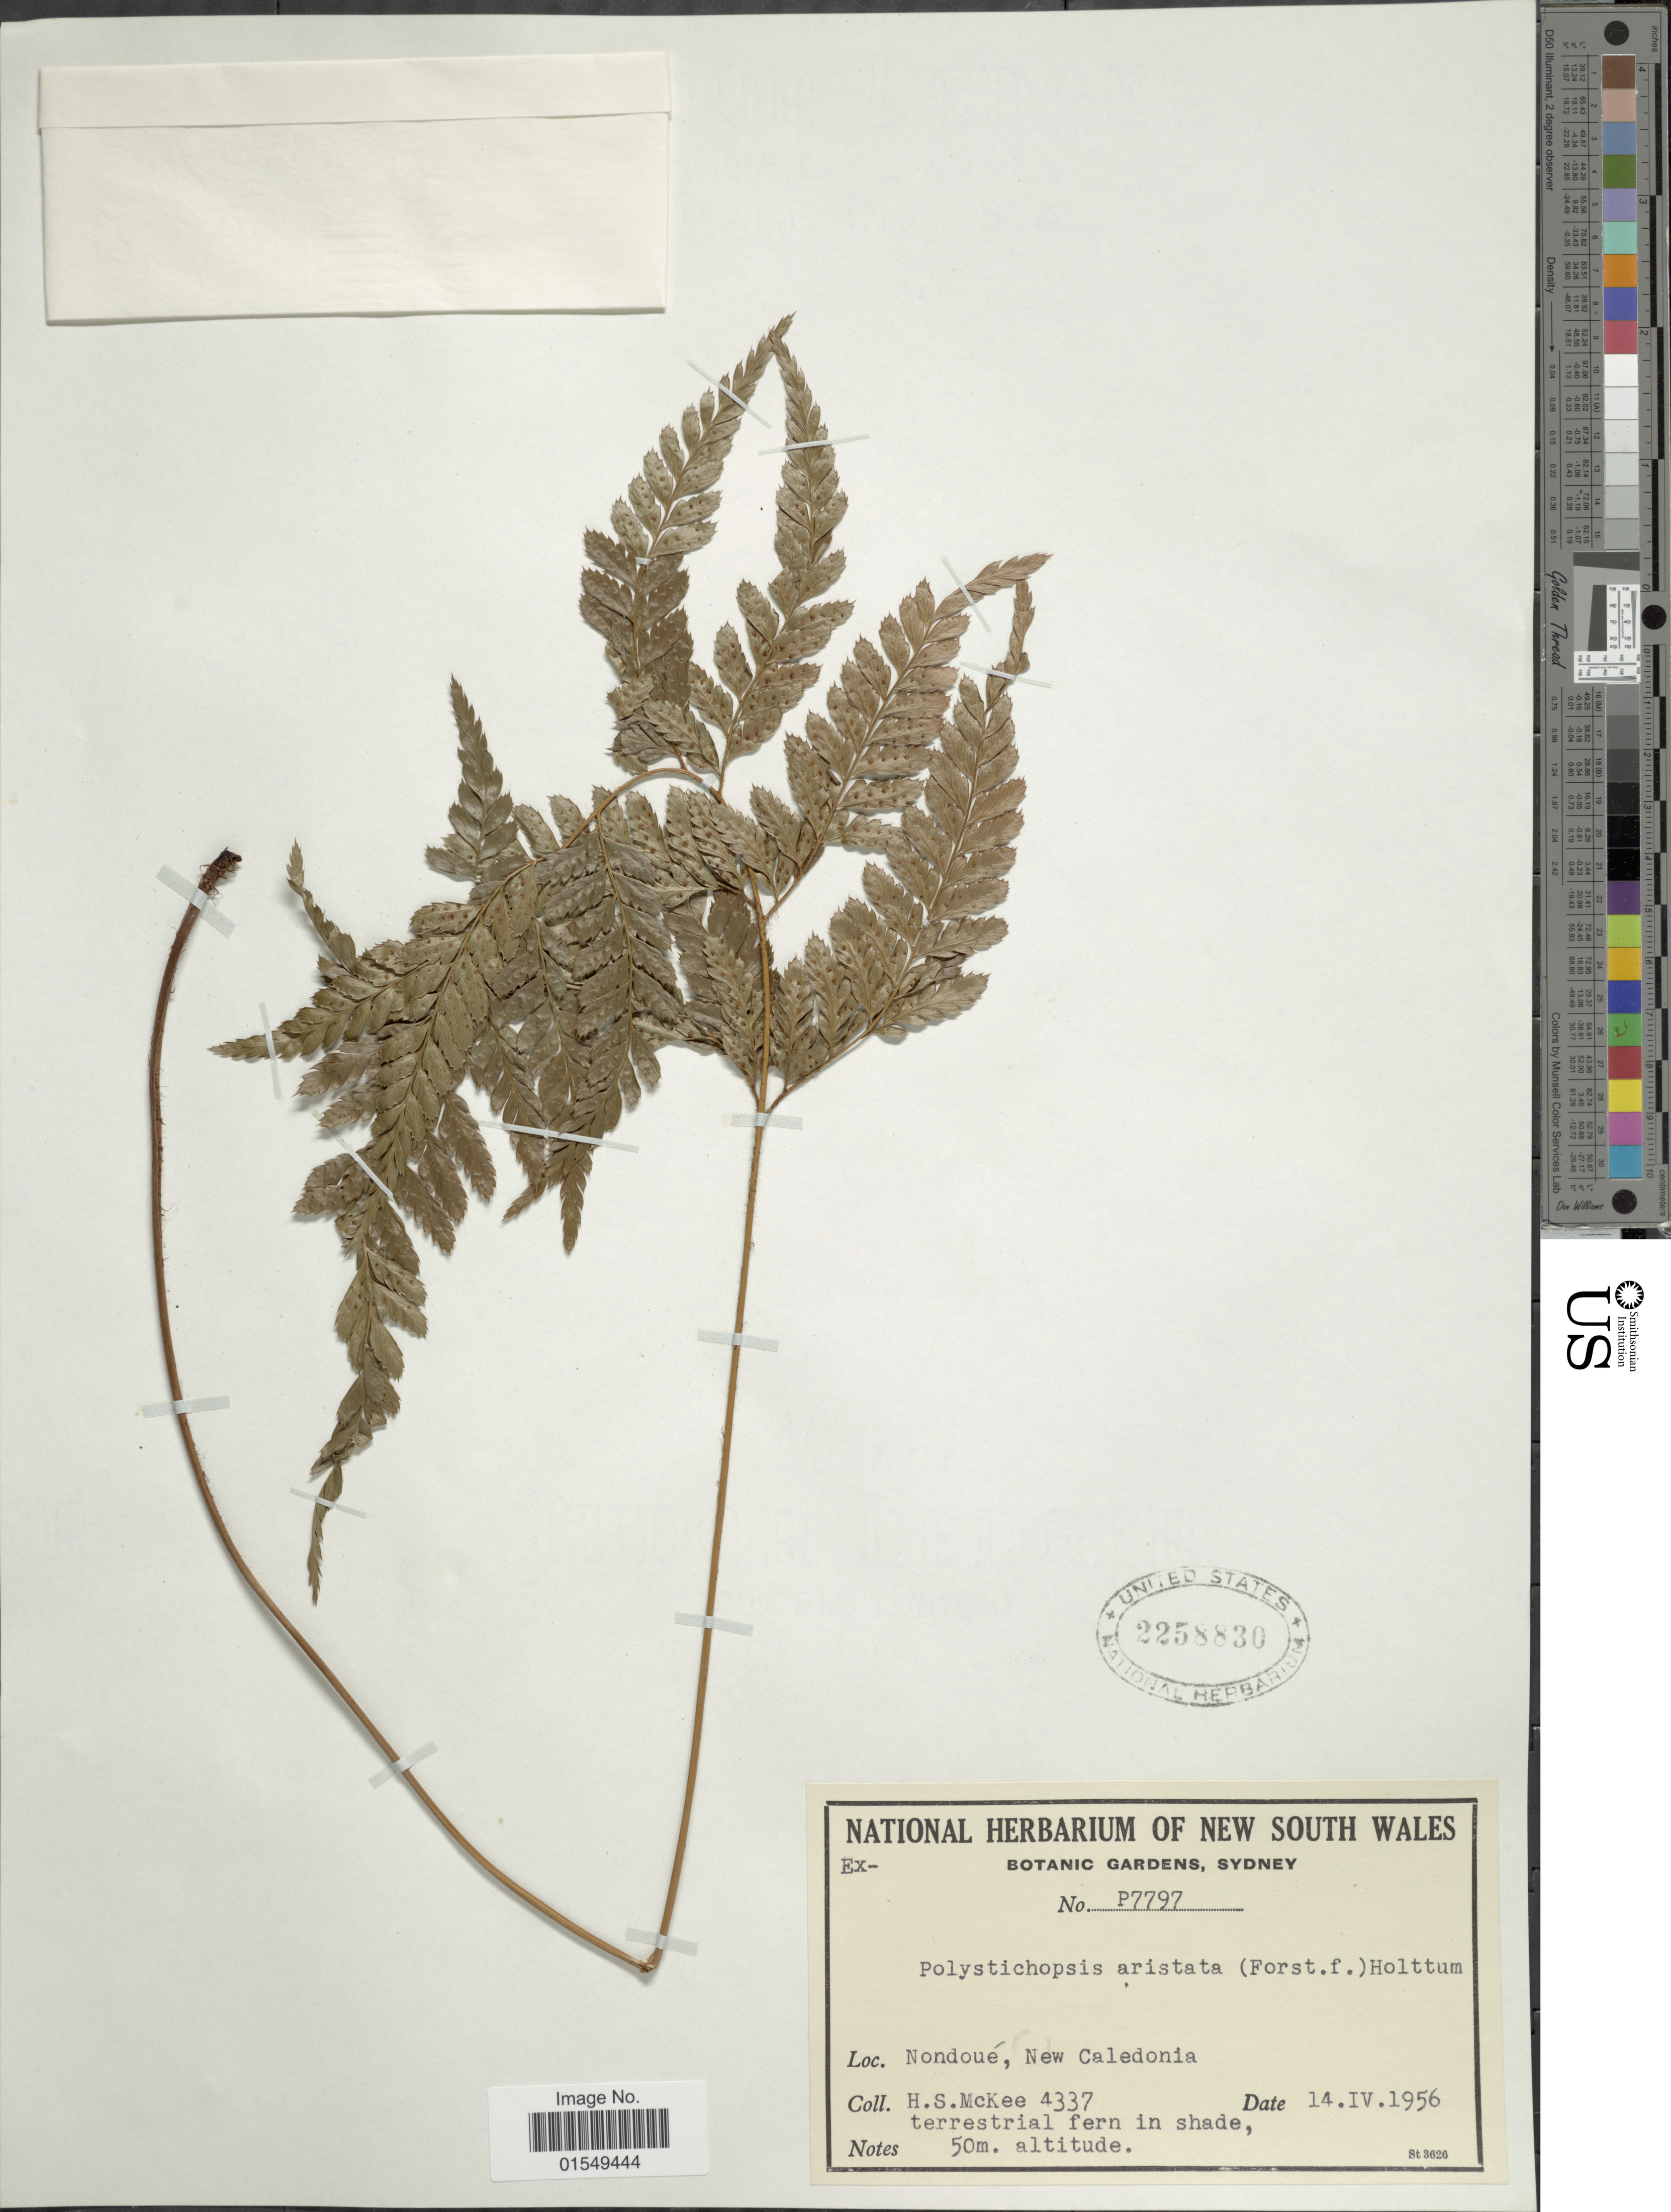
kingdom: Plantae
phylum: Tracheophyta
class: Polypodiopsida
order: Polypodiales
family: Dryopteridaceae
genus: Arachniodes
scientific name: Arachniodes aristata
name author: (G. Forst.) Tindale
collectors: H. S. McKee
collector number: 4337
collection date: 1956-04-14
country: New Caledonia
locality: Nondoue, New Caledonia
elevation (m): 50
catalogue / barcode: US 2258830